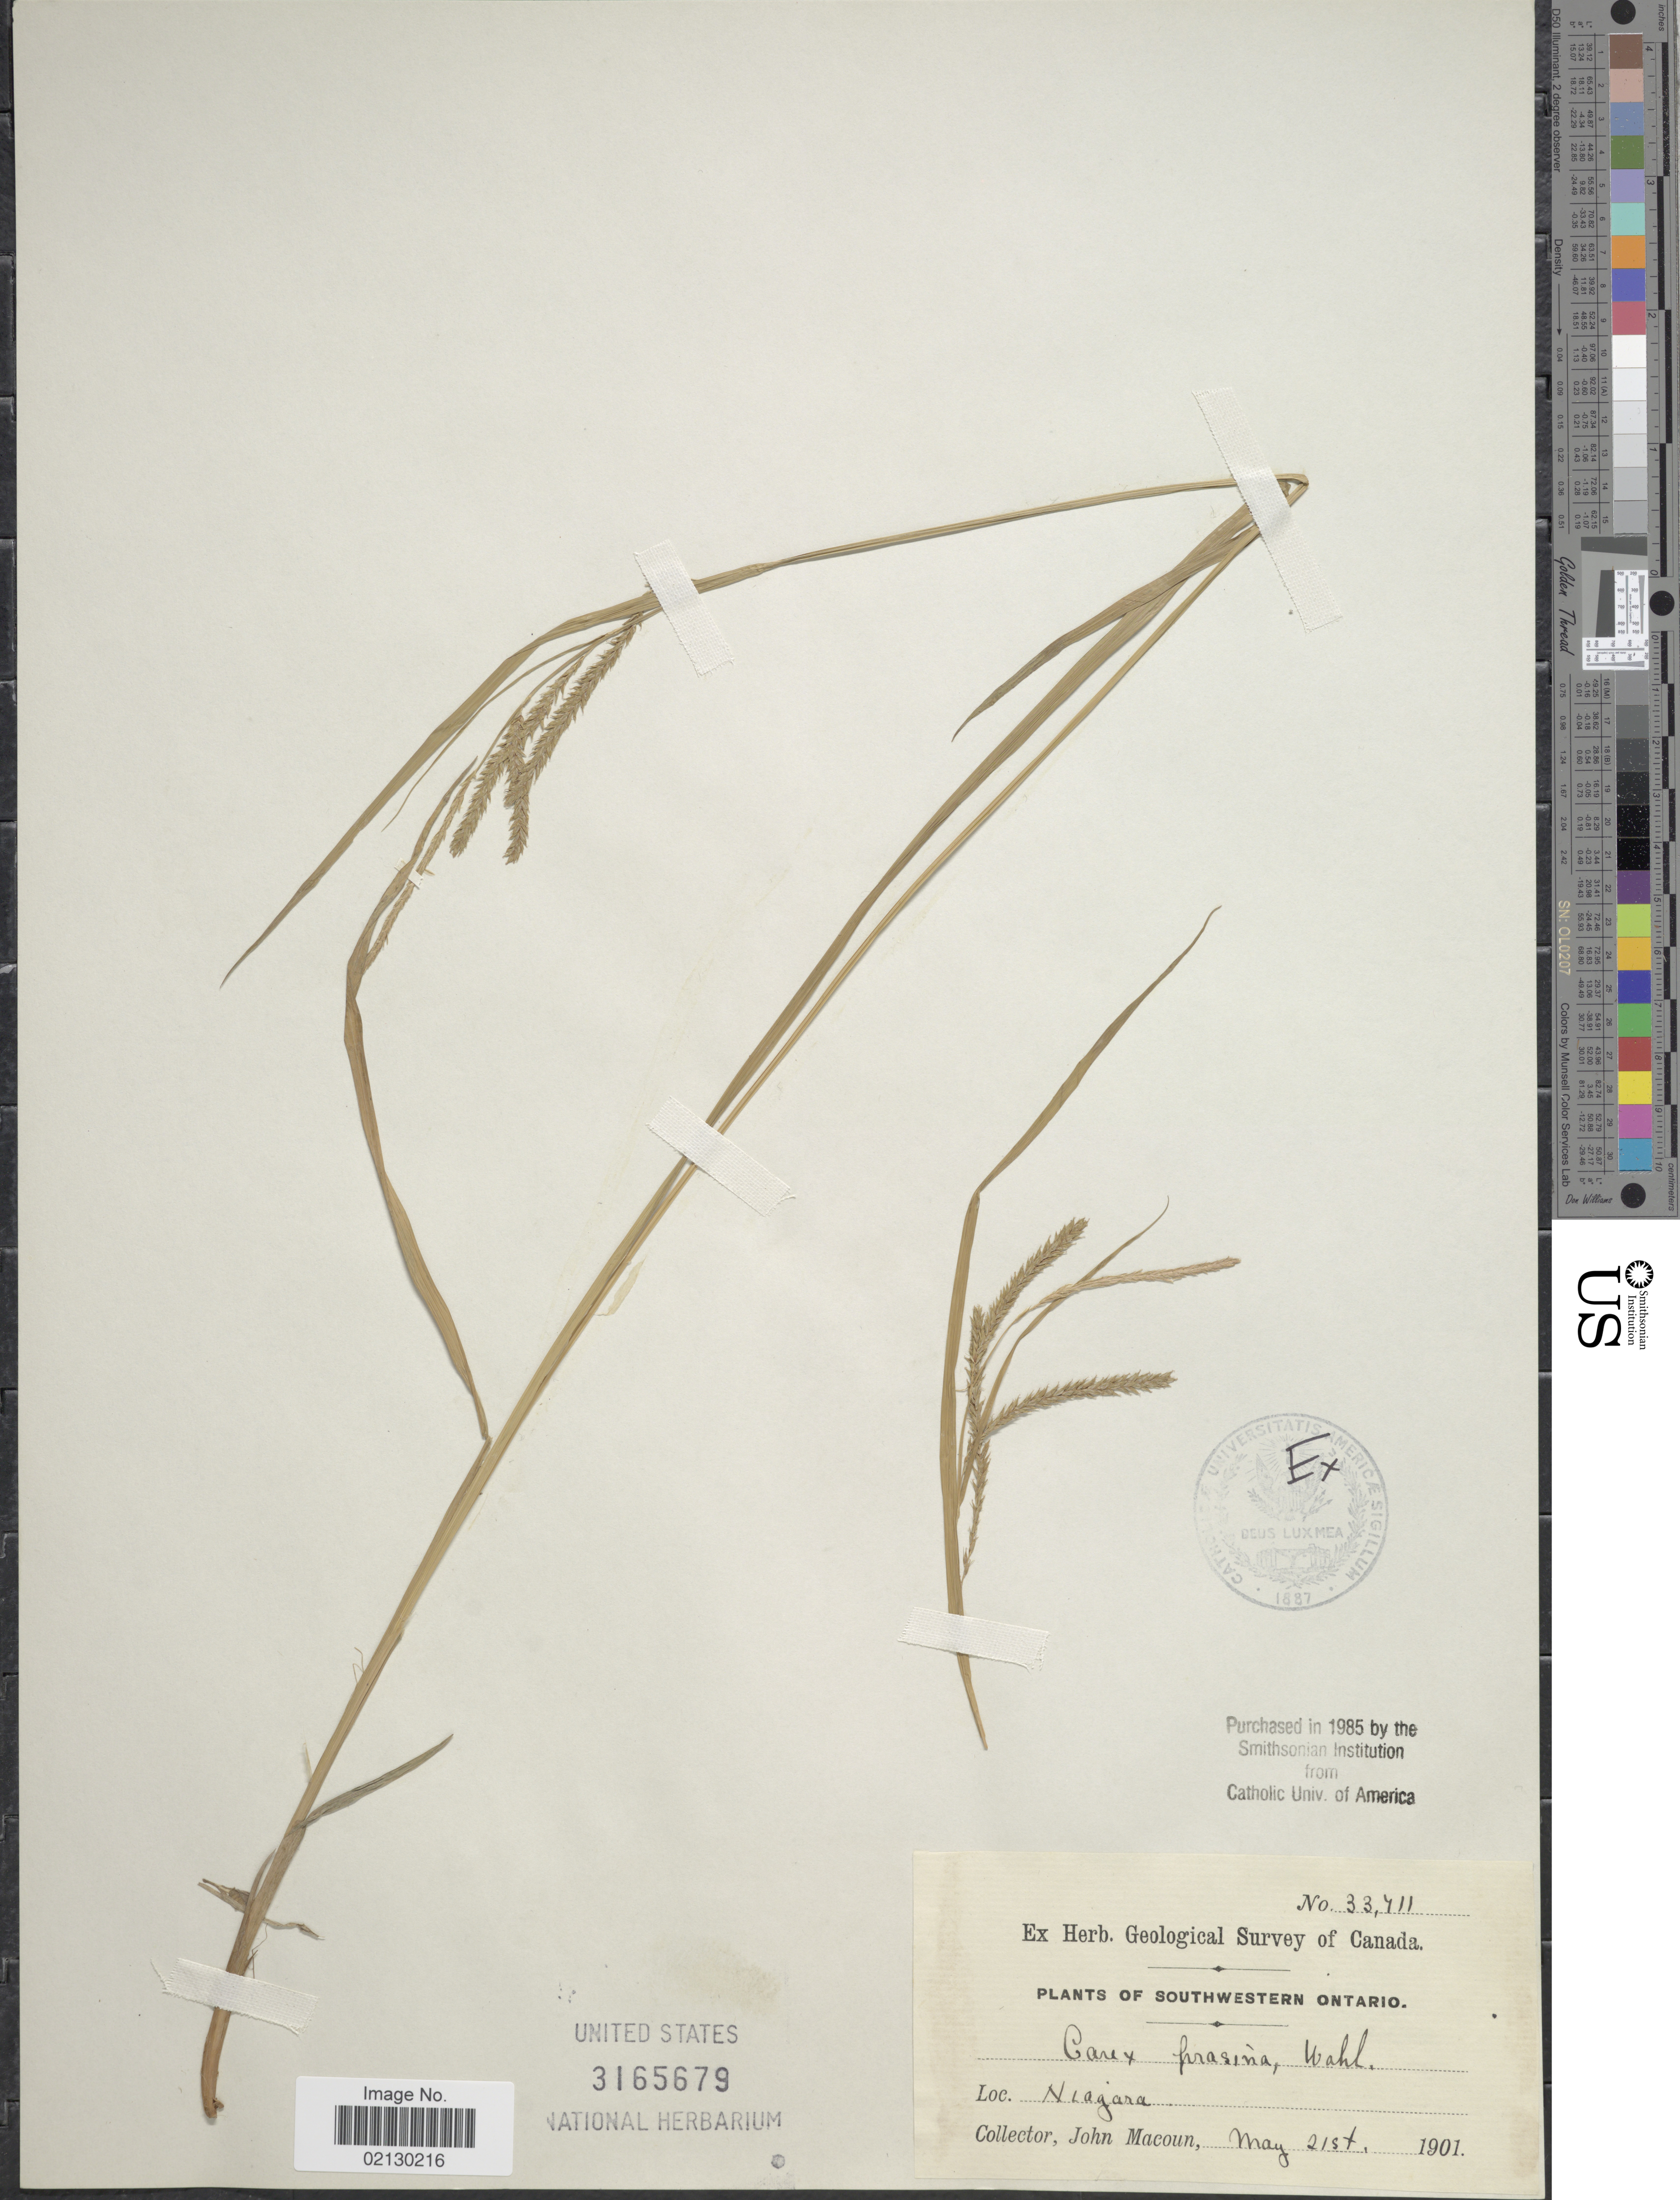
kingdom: Plantae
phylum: Tracheophyta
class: Liliopsida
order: Poales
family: Cyperaceae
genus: Carex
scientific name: Carex prasina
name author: Wahlenb.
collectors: J. Macoun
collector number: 33711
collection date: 1901-05-21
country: Canada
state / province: Ontario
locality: Southwestern Ontario, Niagara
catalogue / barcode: US 3165679